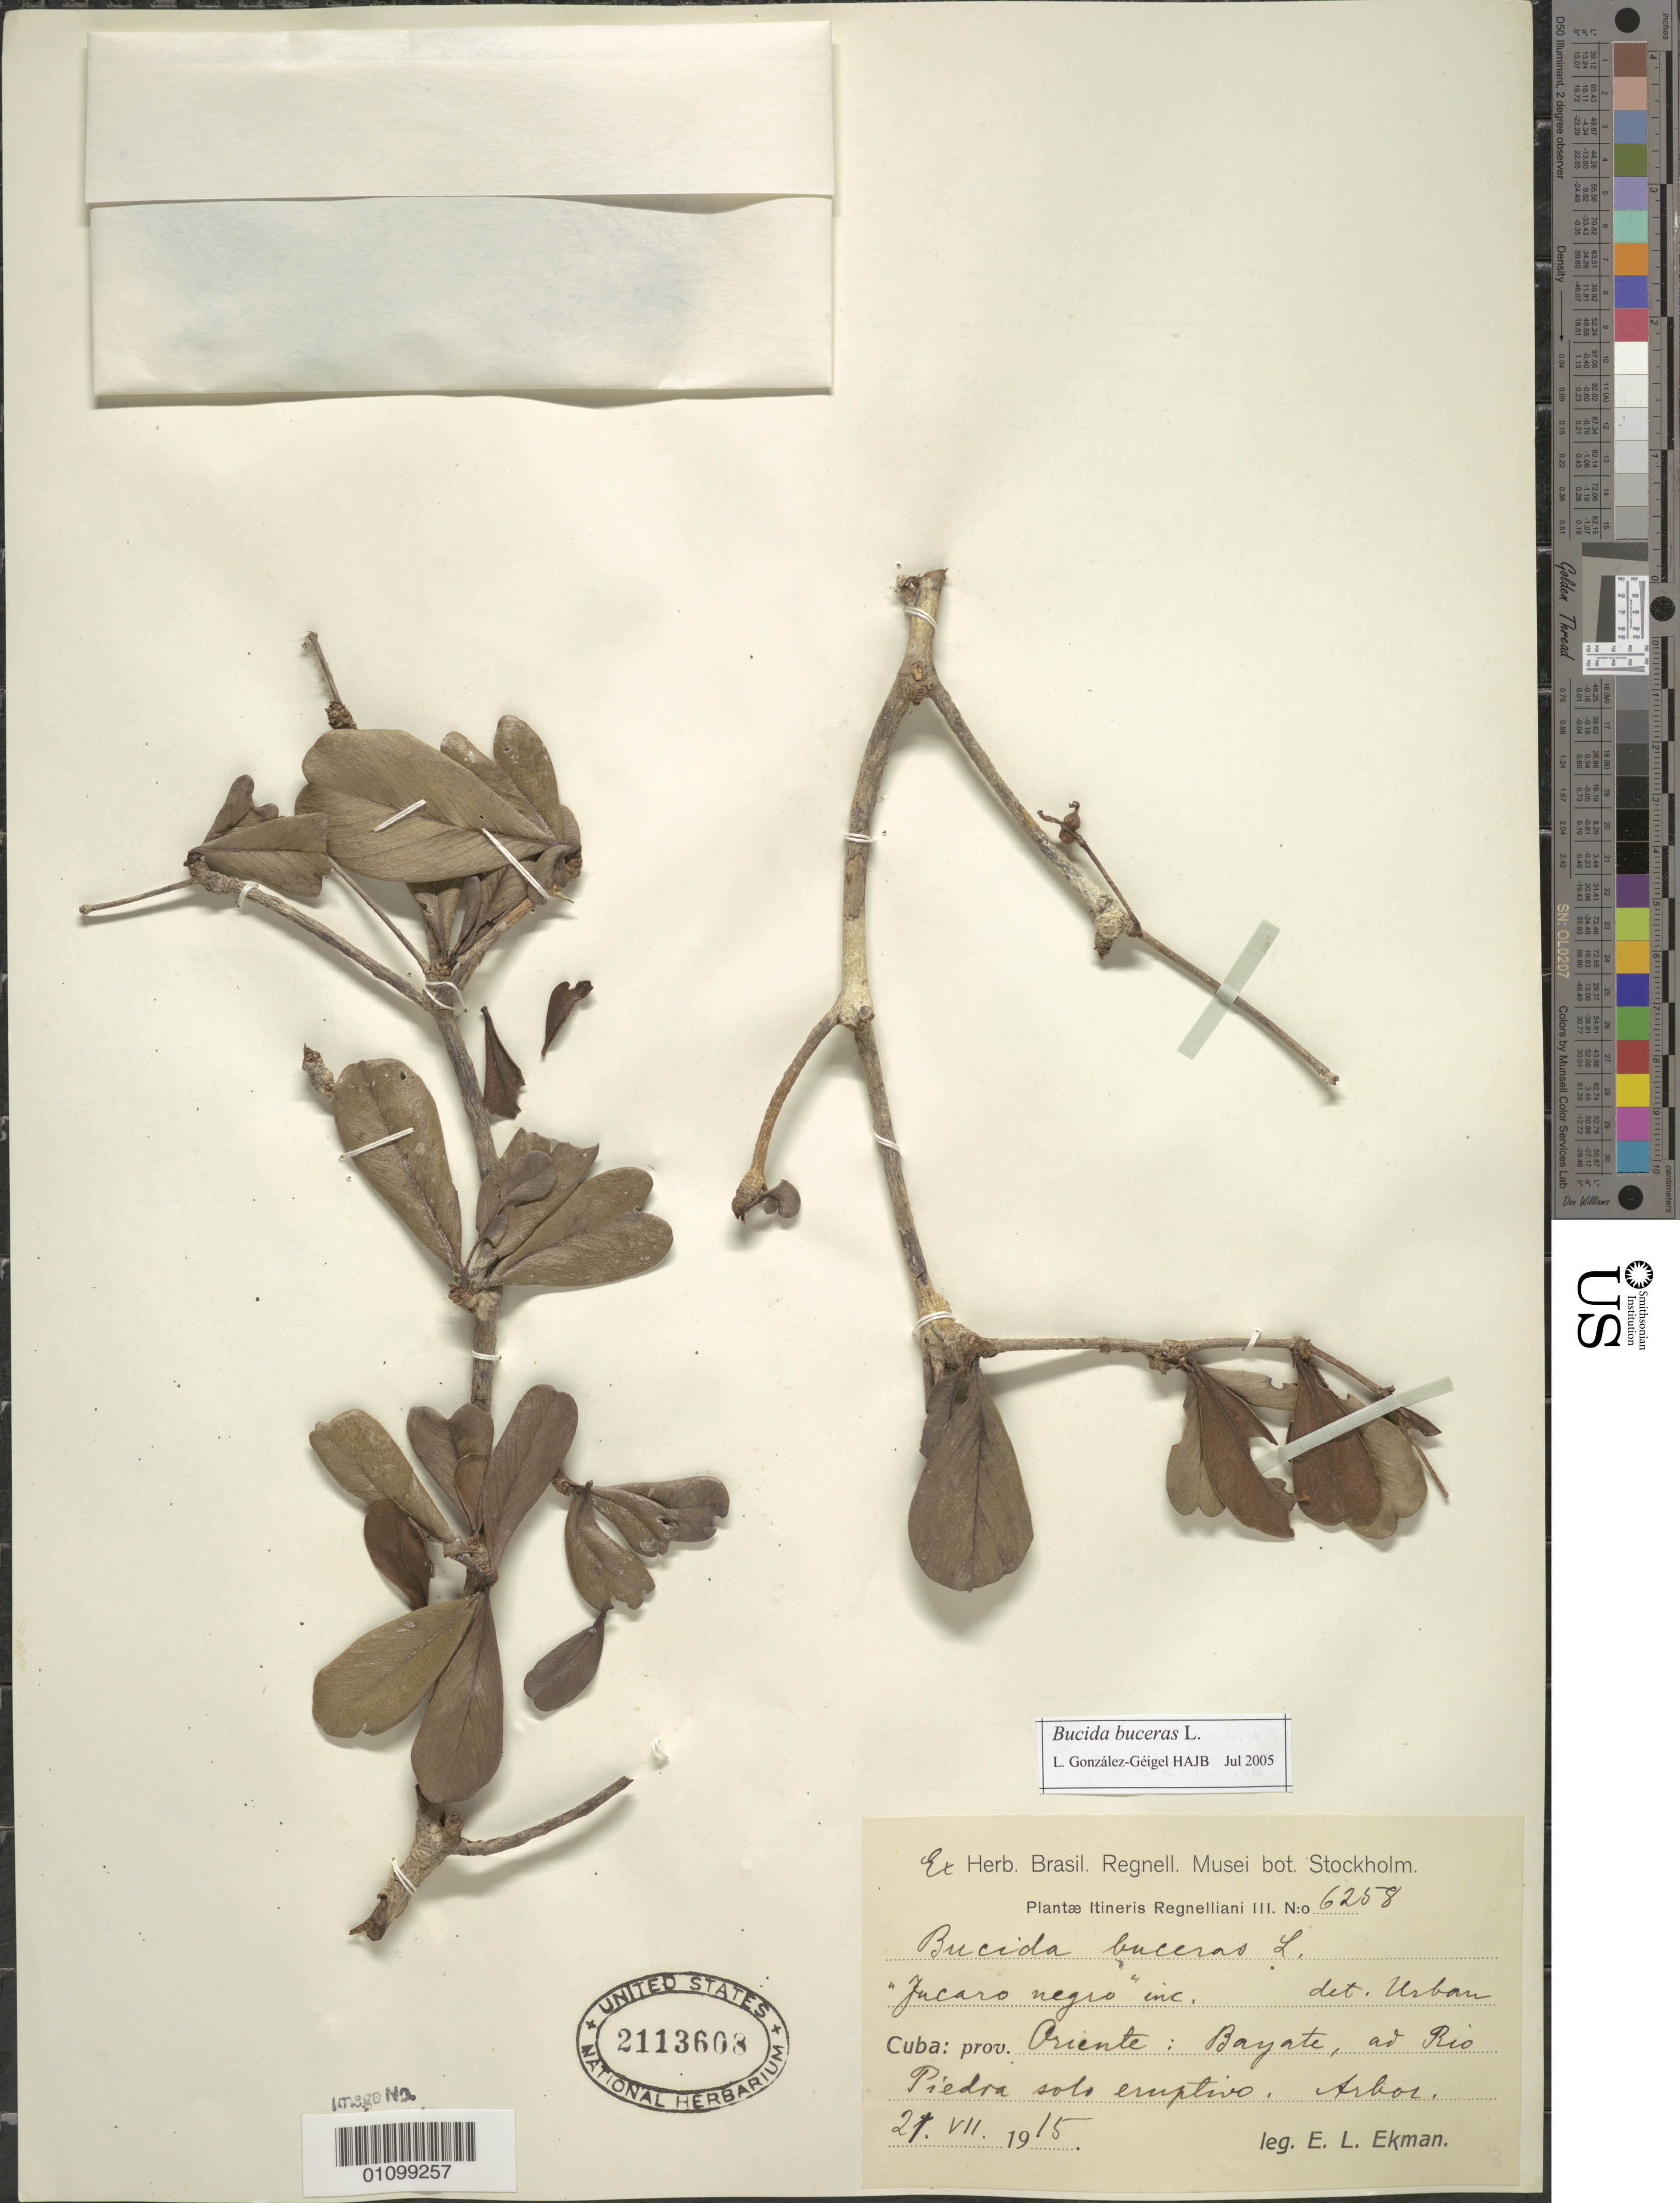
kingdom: Plantae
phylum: Tracheophyta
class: Magnoliopsida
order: Myrtales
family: Combretaceae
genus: Terminalia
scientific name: Terminalia buceras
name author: (L.) C. Wright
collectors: E. L. Ekman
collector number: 6258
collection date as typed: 21 Jul 1915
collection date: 1915-07-21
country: Cuba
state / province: Oriente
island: Cuba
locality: Bayate, ad Rio Piedra solo emptivo Arbor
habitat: Jucaro Negro inc.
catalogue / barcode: US 2113608